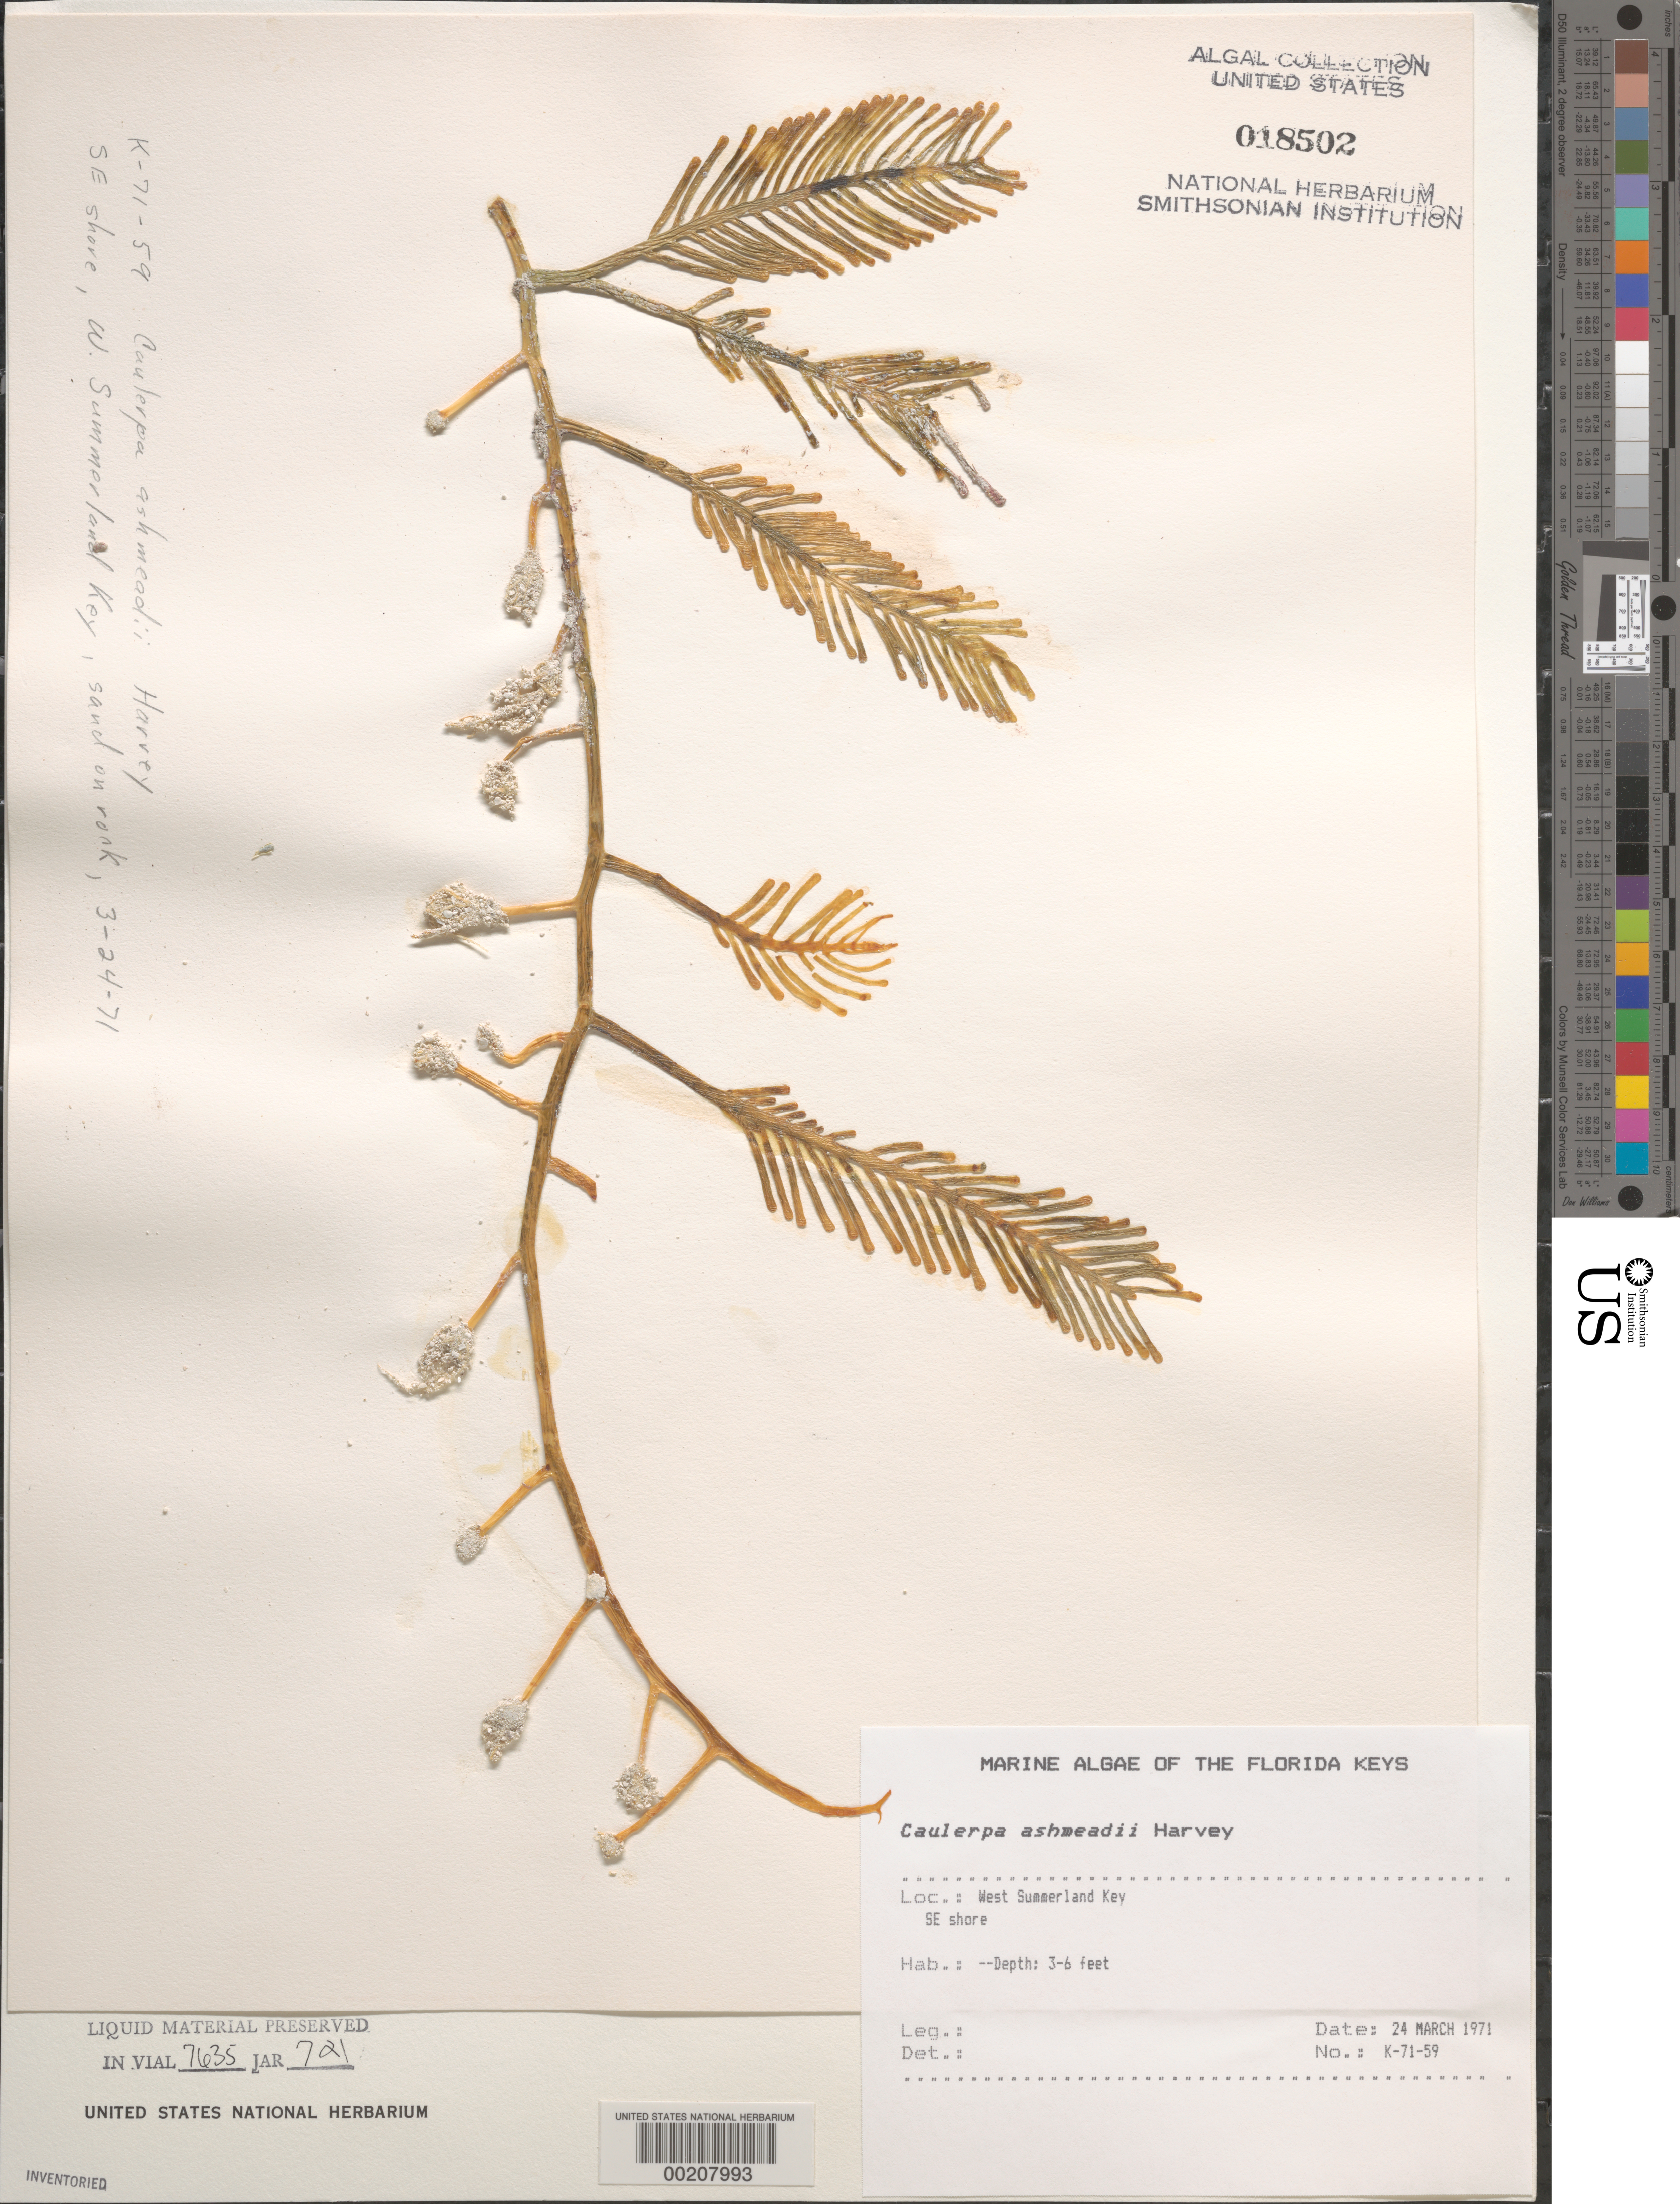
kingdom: Plantae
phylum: Chlorophyta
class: Ulvophyceae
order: Bryopsidales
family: Caulerpaceae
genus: Caulerpa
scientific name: Caulerpa ashmeadii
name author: Harv.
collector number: K-71-59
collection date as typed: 24 Mar 1971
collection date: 1971-03-24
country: United States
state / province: Florida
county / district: Monroe County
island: West Summerland Key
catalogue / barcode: US 18502